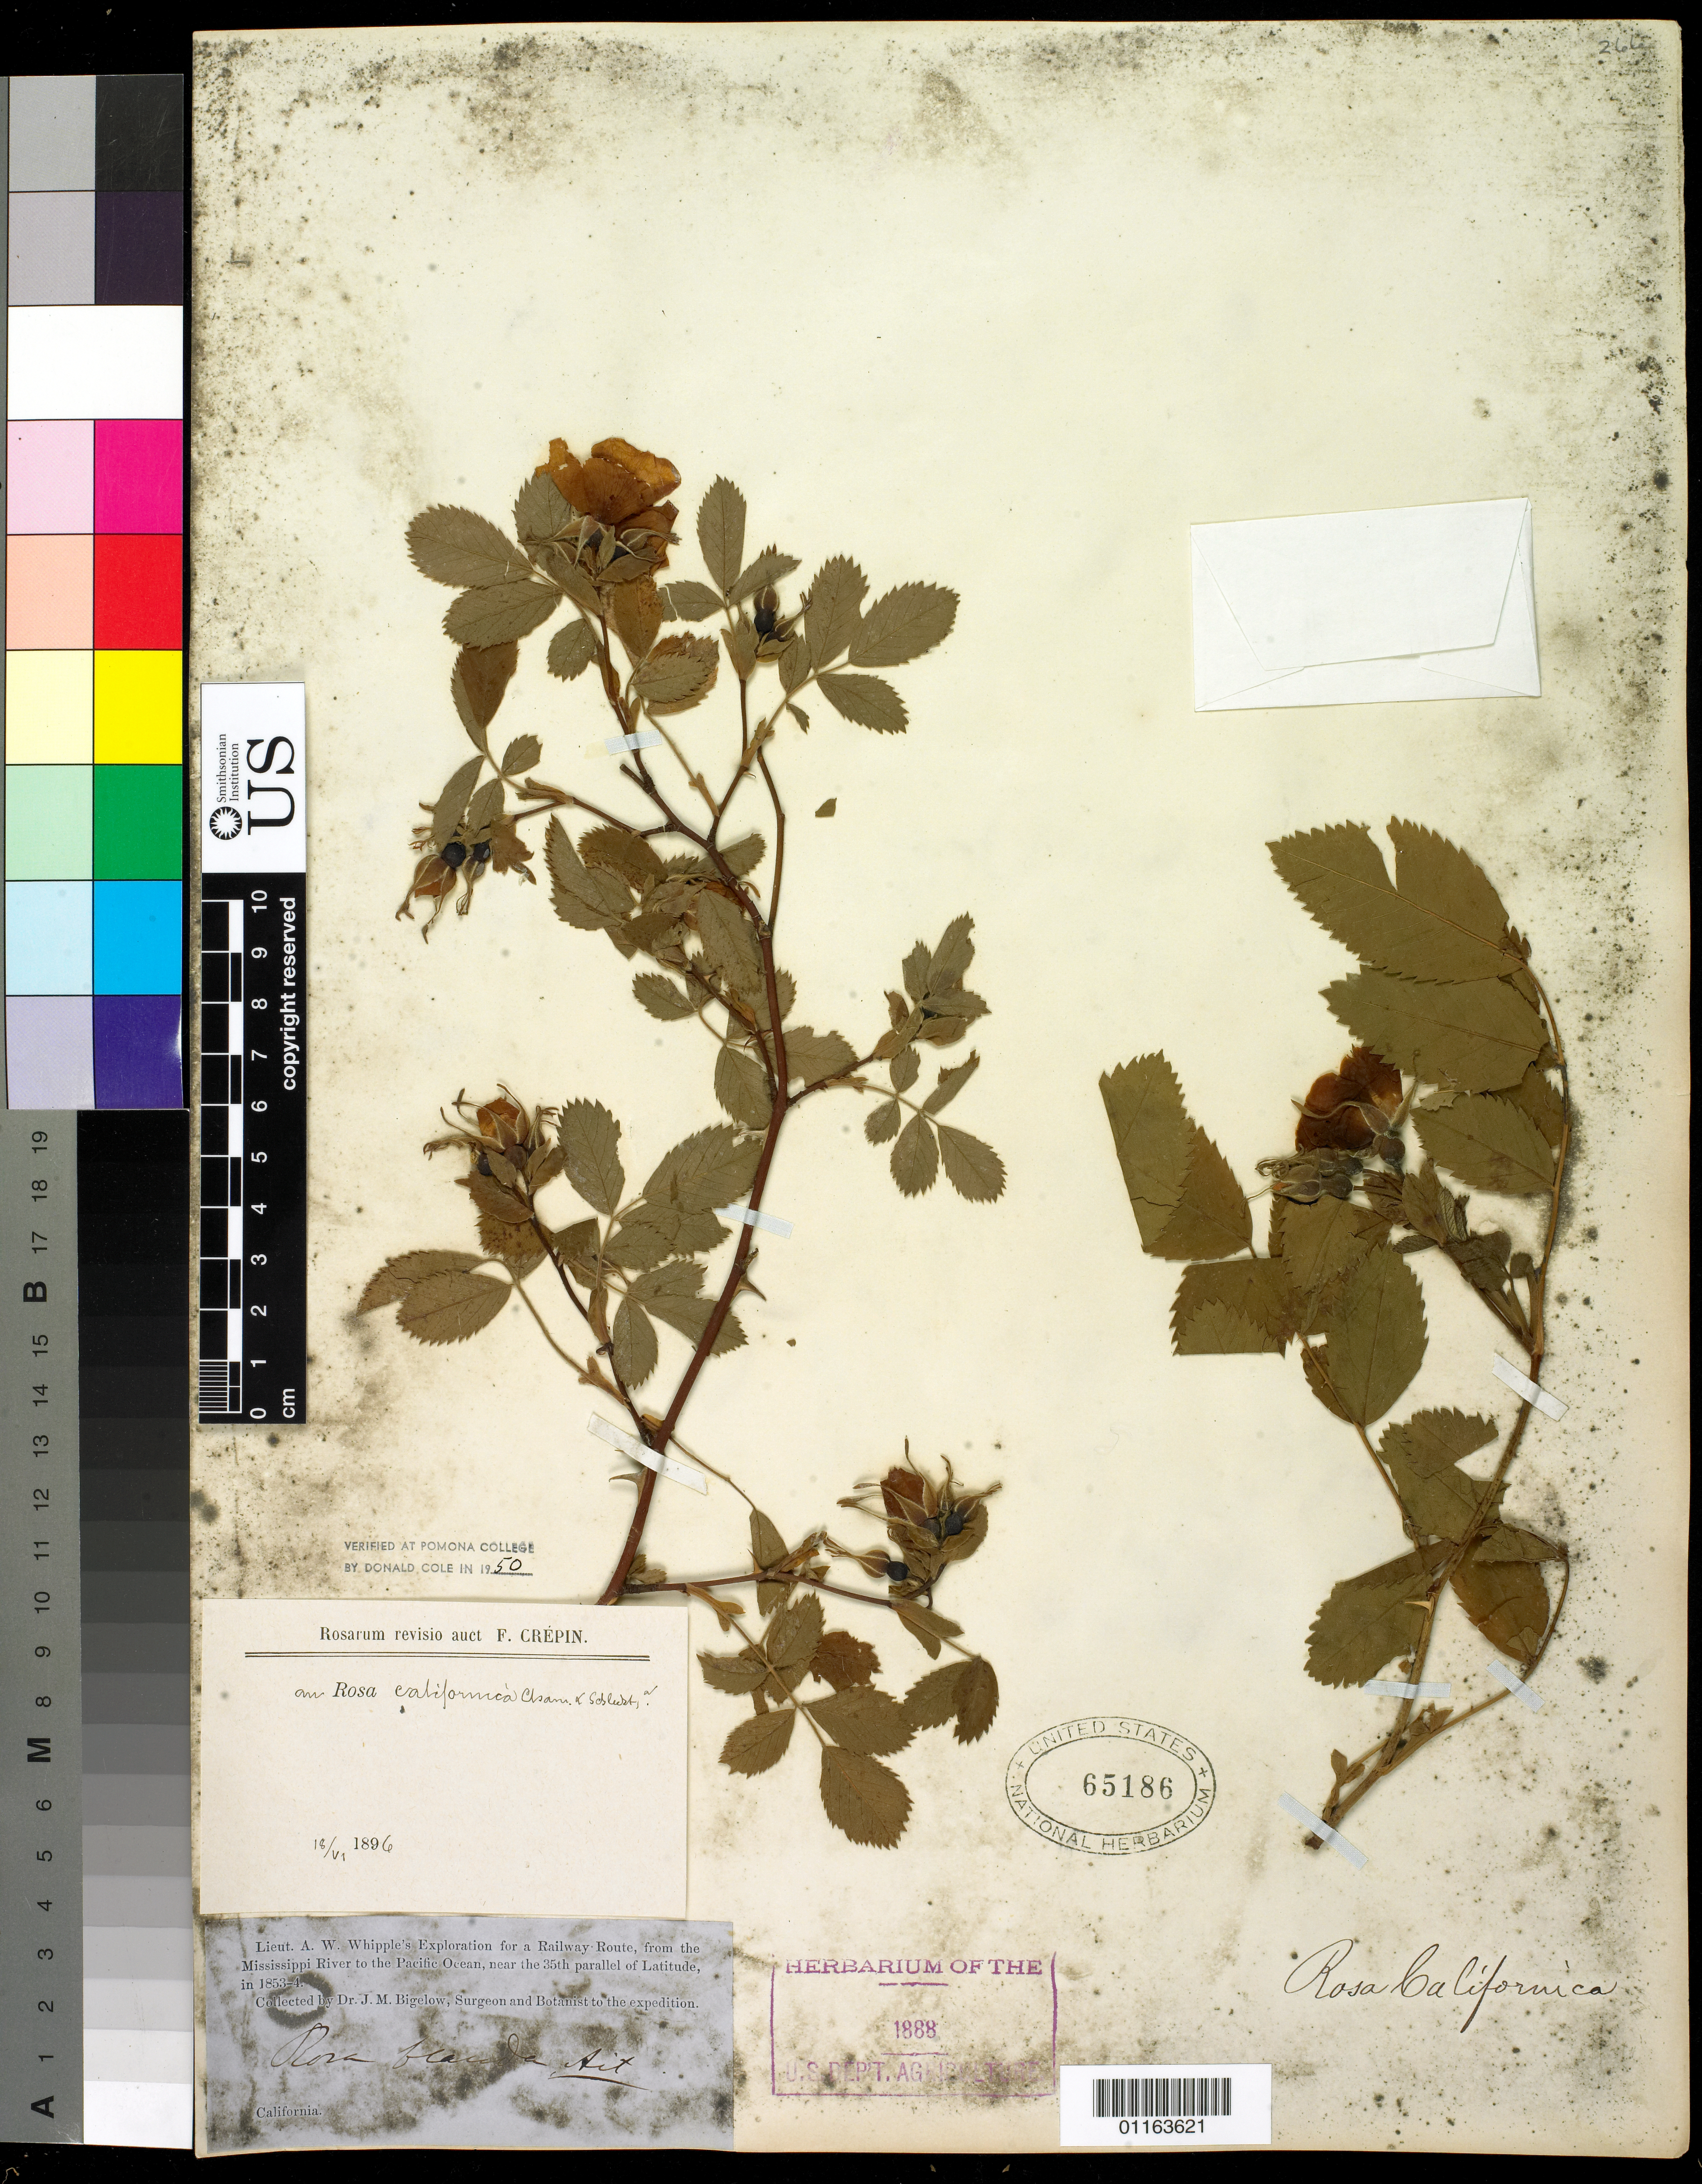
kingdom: Plantae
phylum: Tracheophyta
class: Magnoliopsida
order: Rosales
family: Rosaceae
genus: Rosa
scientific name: Rosa californica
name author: Cham. & Schltdl.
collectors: J. M. Bigelow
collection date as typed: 1853 to -- --- 1854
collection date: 1853/1854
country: United States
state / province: California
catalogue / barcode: US 65186